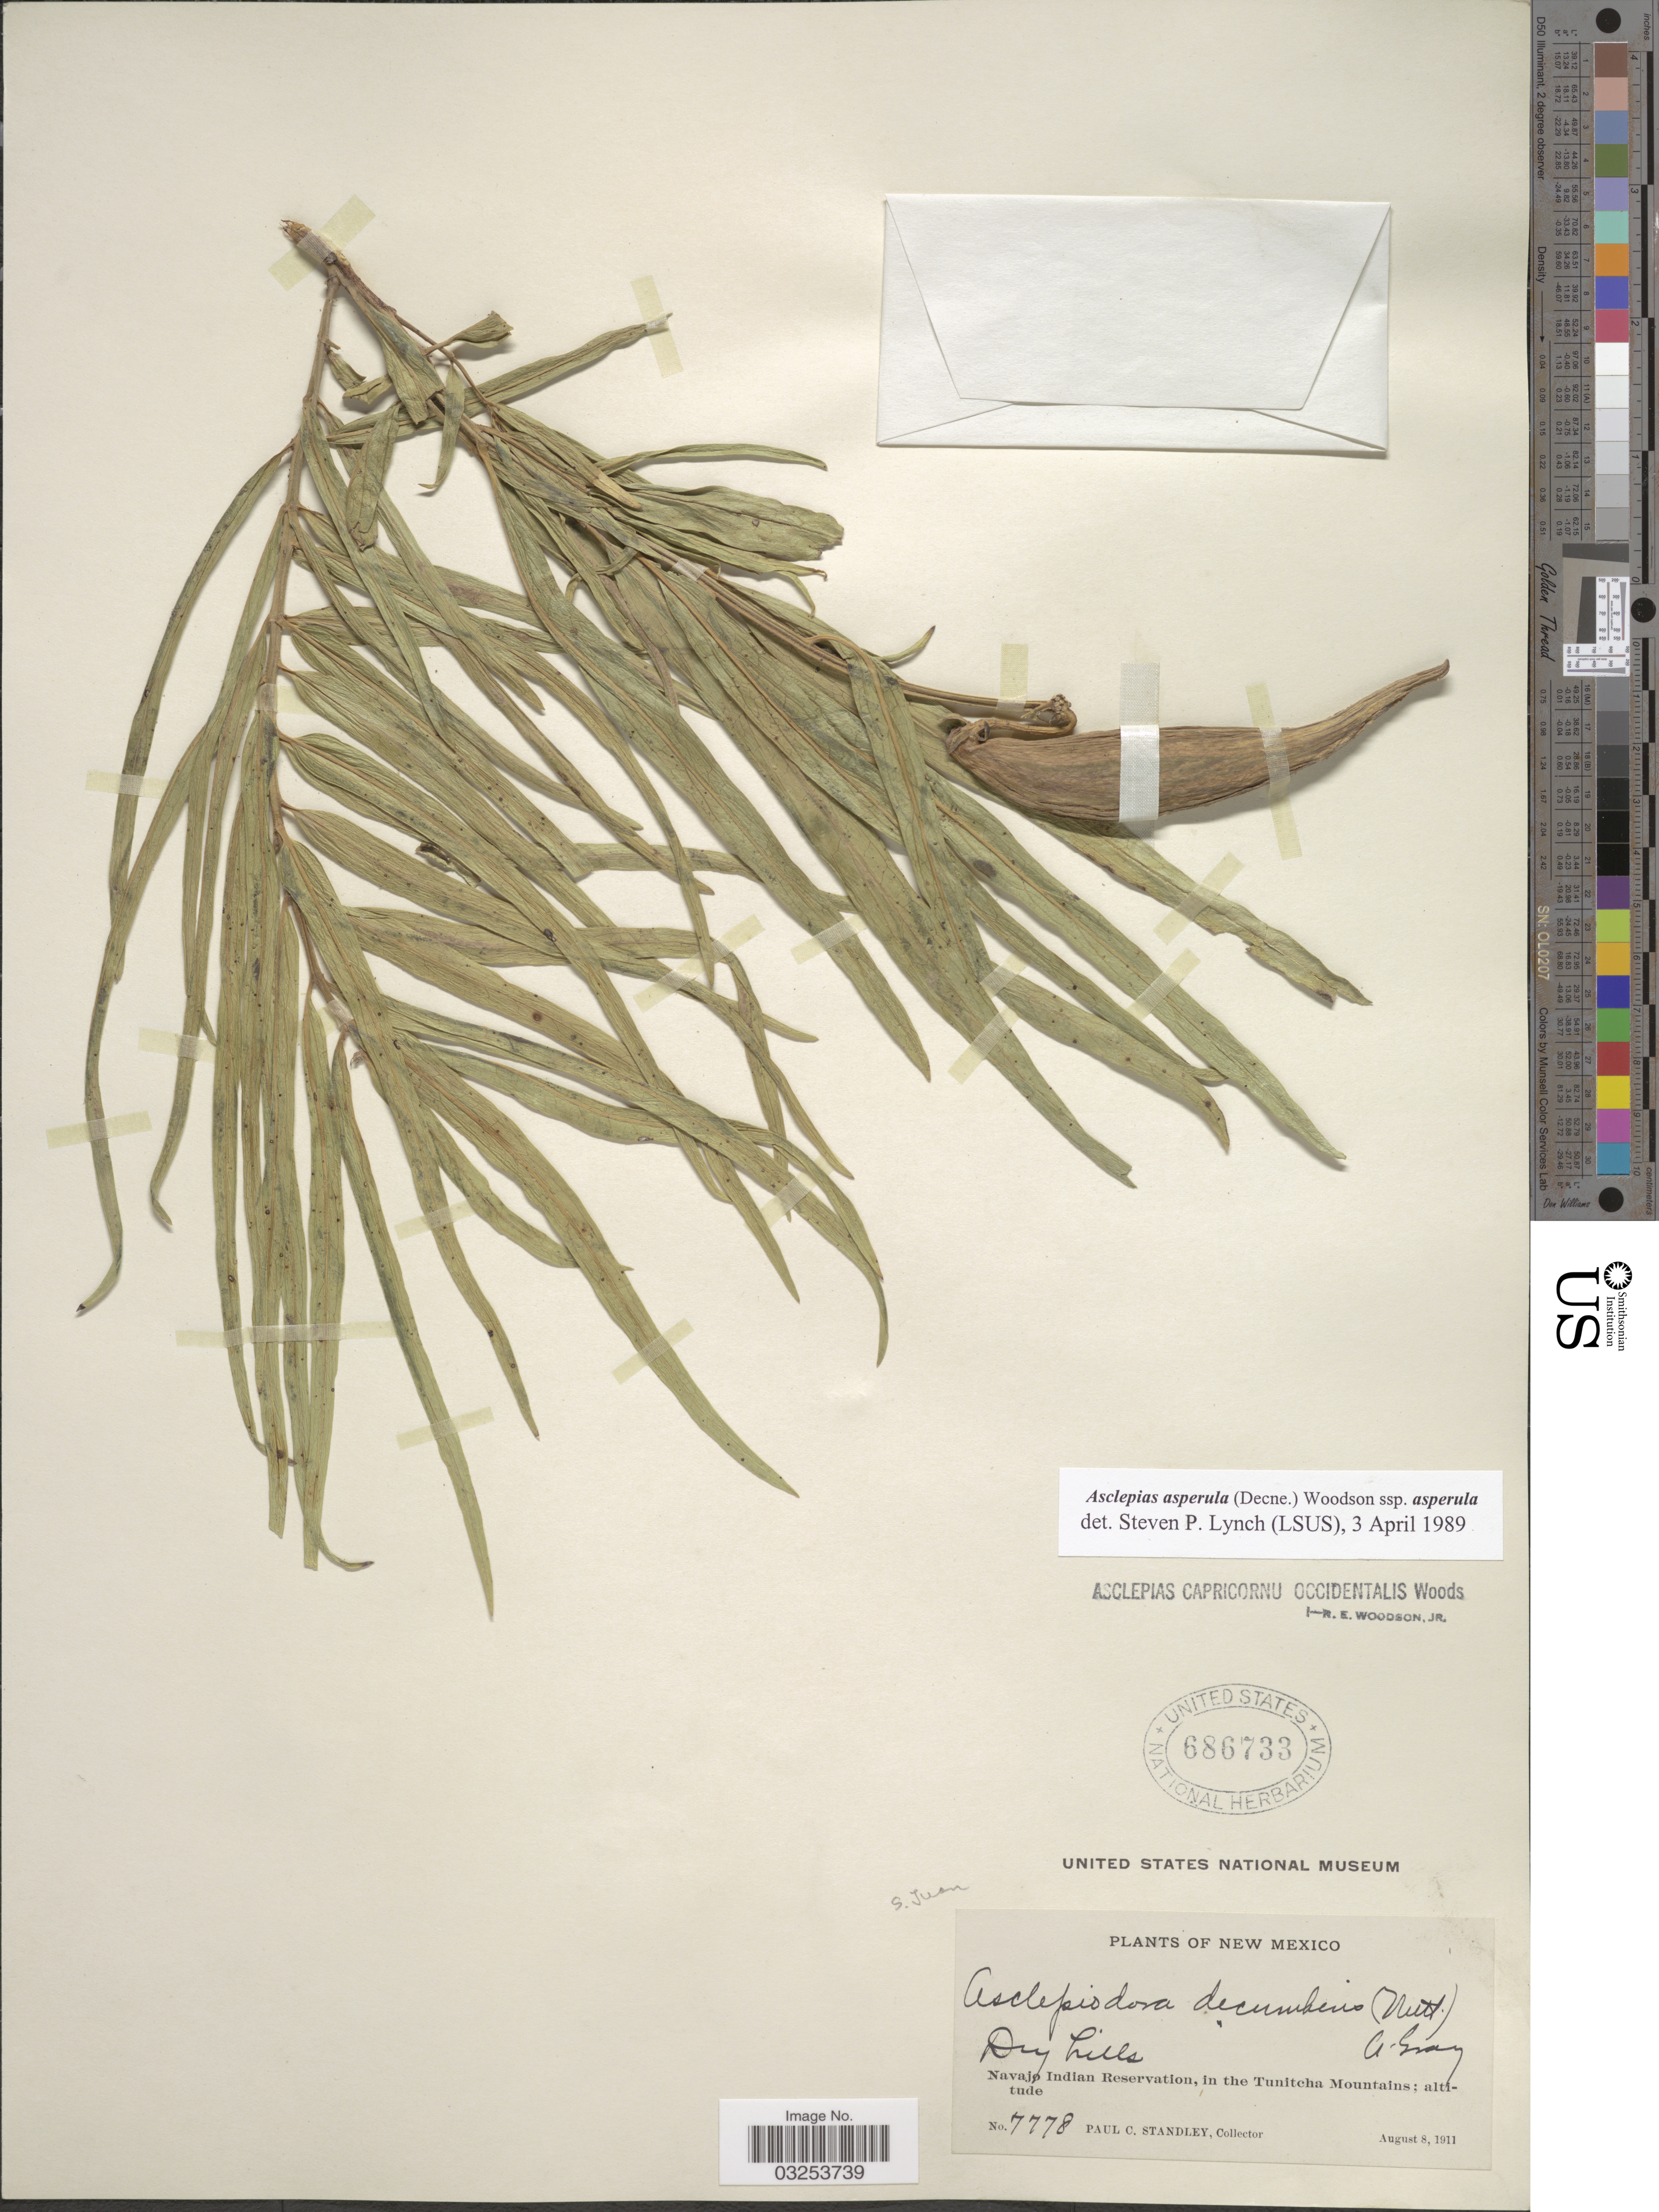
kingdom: Plantae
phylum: Tracheophyta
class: Magnoliopsida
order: Gentianales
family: Apocynaceae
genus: Asclepias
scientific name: Asclepias asperula subsp. asperula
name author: (Decne.) Woodson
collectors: P. C. Standley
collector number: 7778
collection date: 1911-08-08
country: United States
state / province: New Mexico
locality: Navajo Indian Reservation, in the Tunitcha Mountains. S. Juan.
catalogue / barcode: US 686733